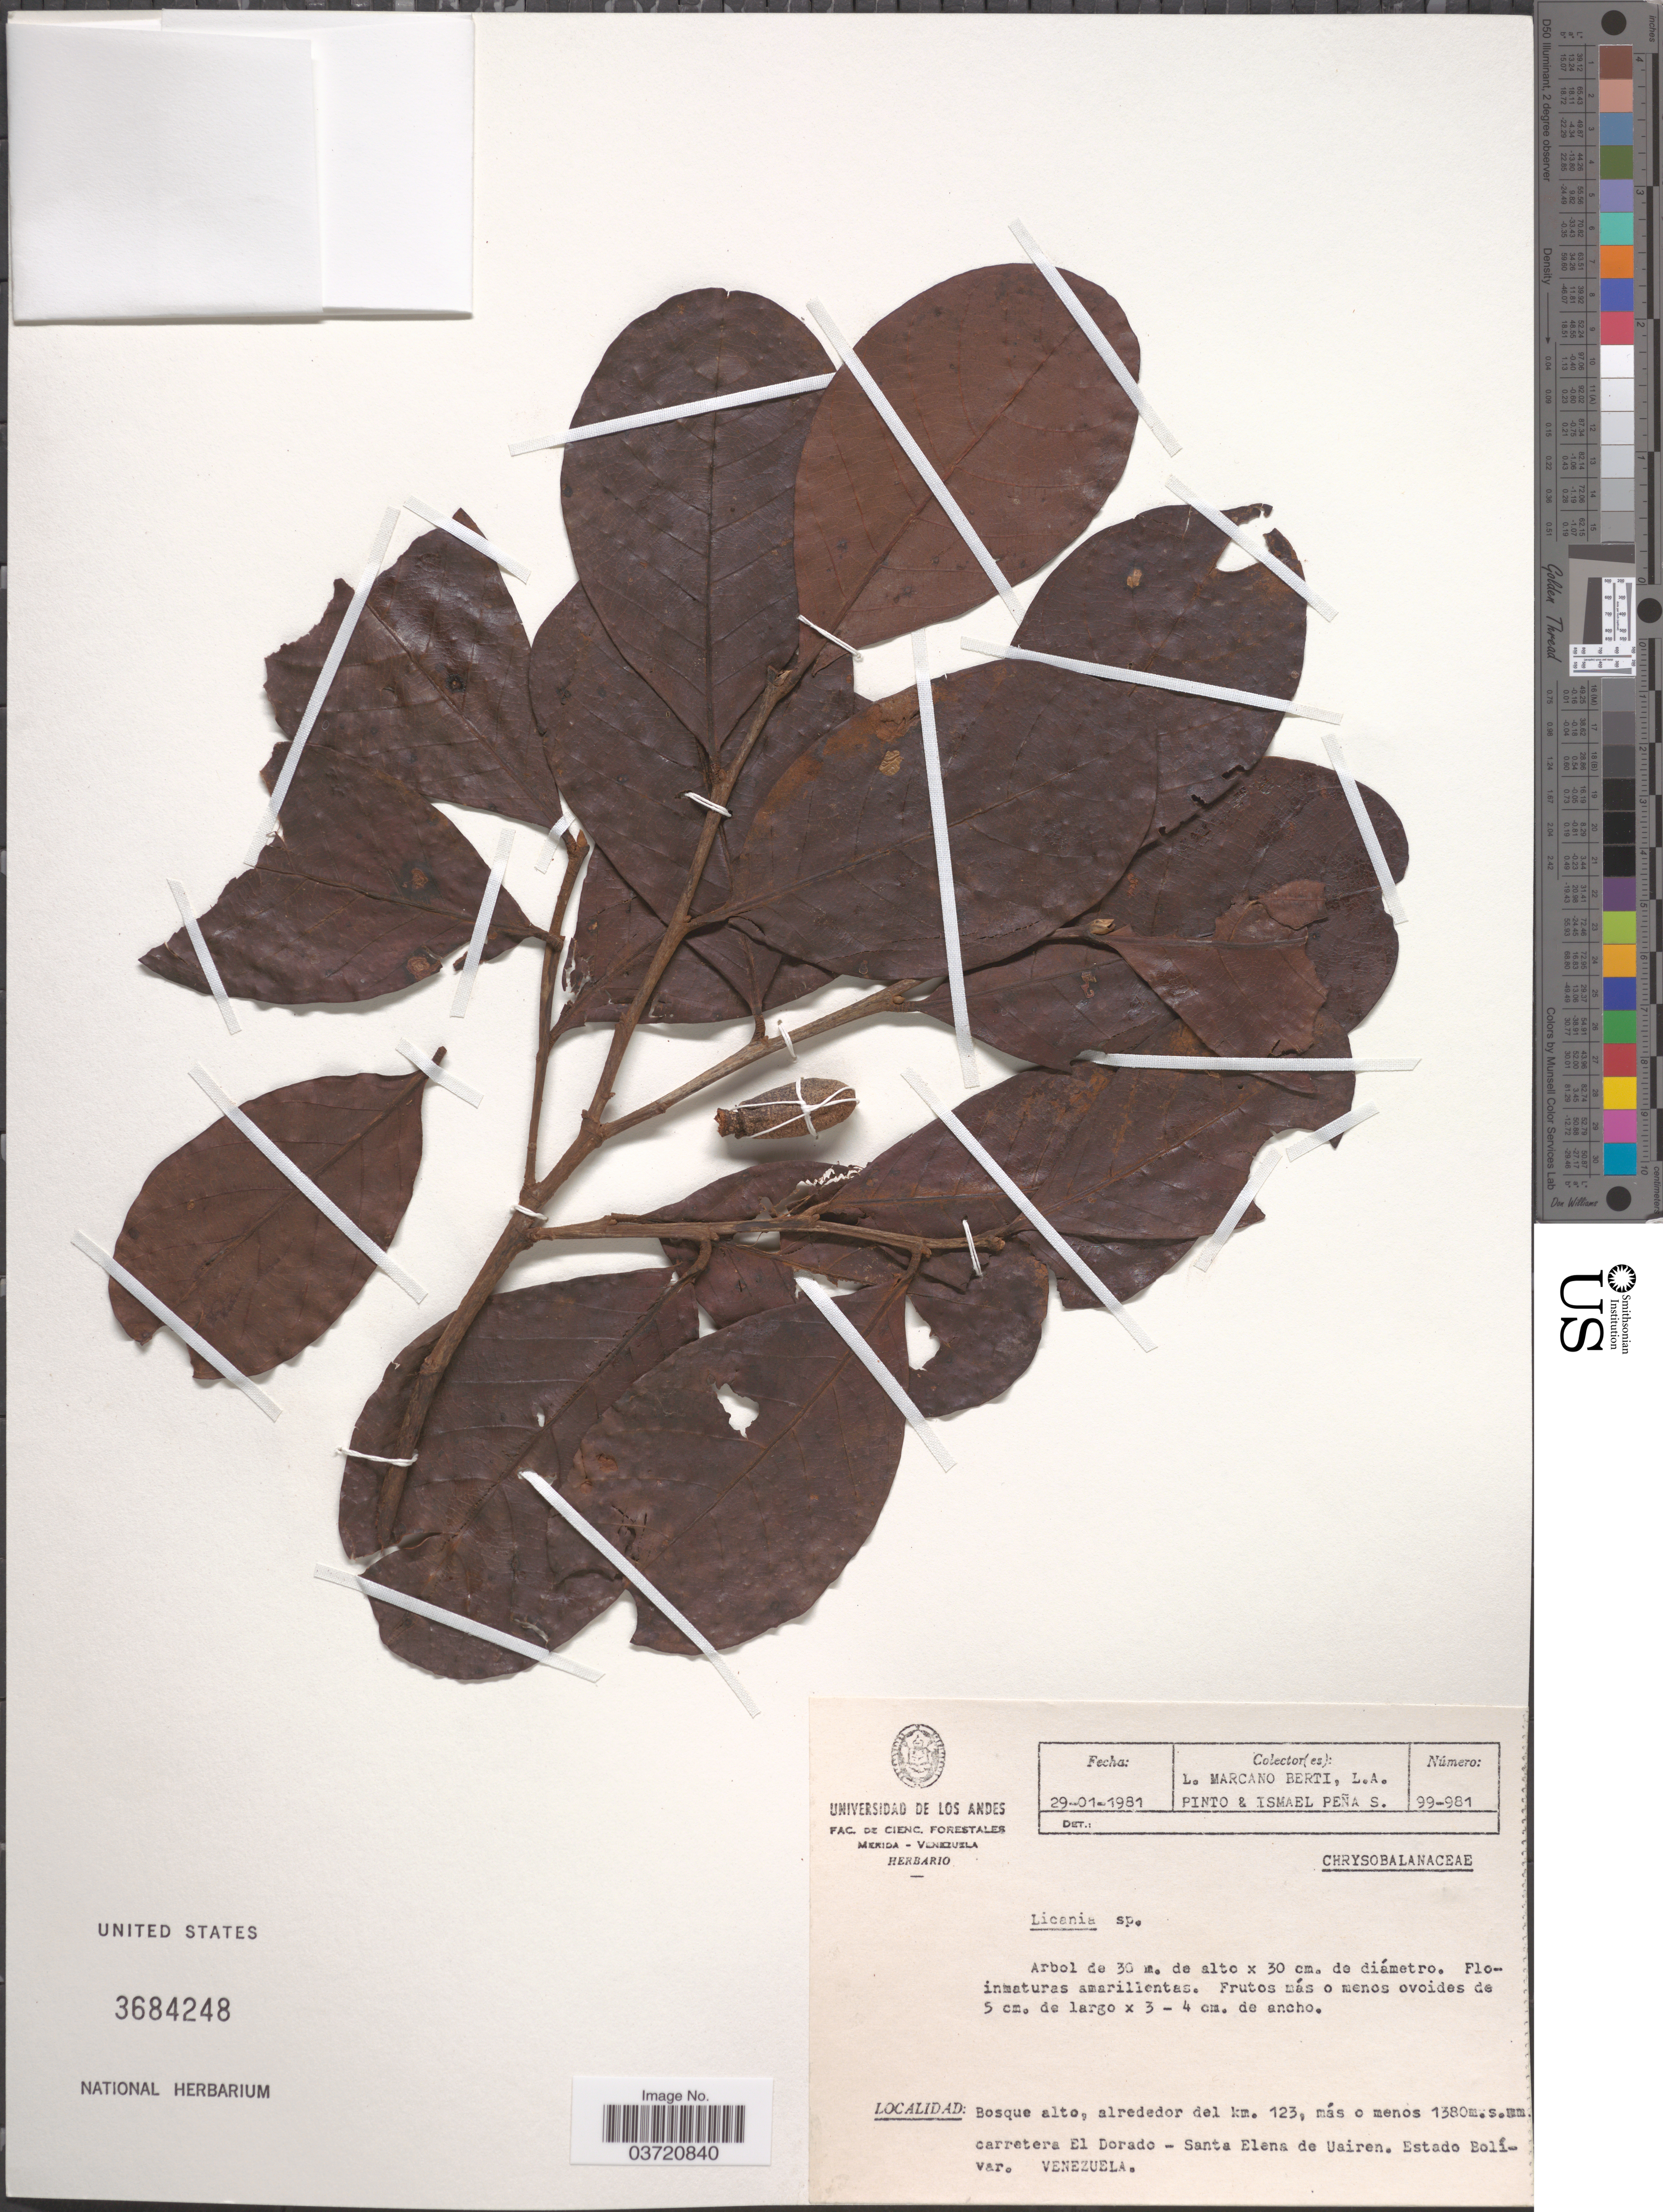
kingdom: Plantae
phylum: Tracheophyta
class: Magnoliopsida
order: Malpighiales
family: Chrysobalanaceae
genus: Licania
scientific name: Licania sp.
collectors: L. Marcano-Berti, L. Pinto & I. Peña S.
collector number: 99-981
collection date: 1981-01-29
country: Venezuela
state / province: Bolivar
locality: Alrededor del km. 123, carretera El Dorado - Santa Elena de Uairen.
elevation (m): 1380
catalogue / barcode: US 3684248